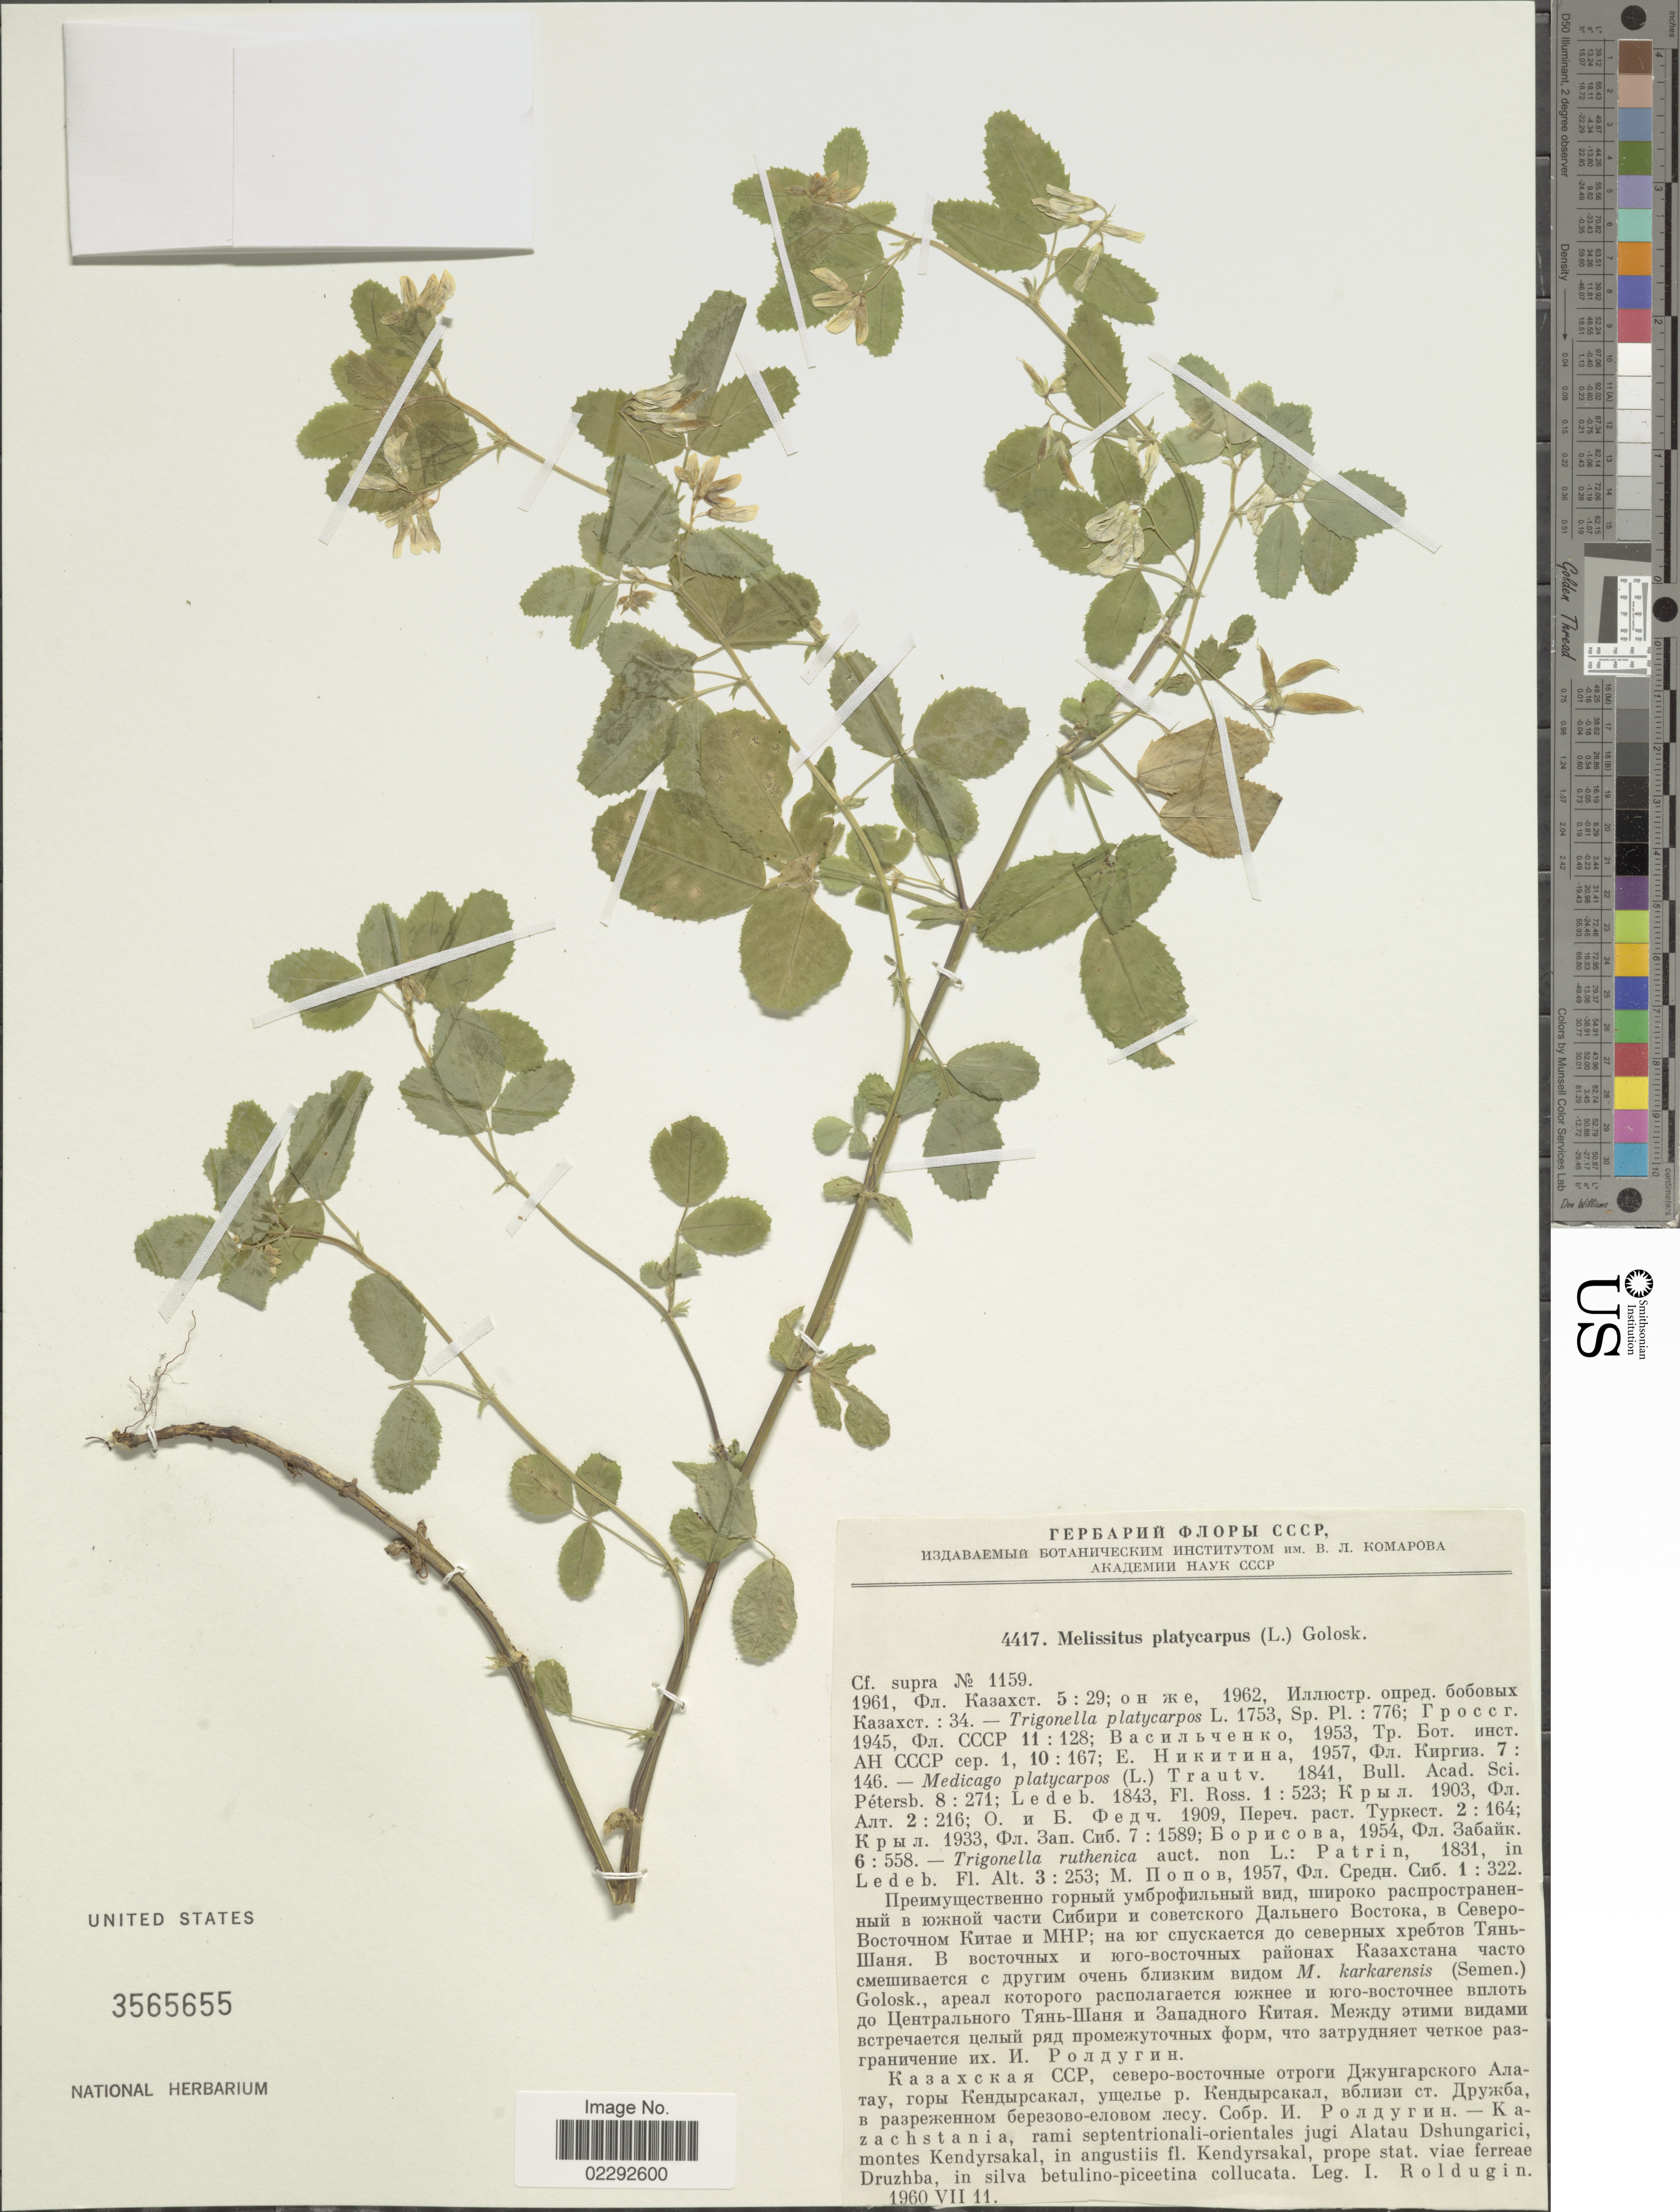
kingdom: Plantae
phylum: Tracheophyta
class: Magnoliopsida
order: Fabales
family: Fabaceae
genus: Trigonella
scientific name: Trigonella platycarpos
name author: L.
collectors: I. Roldugin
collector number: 4417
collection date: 1960-07-11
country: Kazakhstan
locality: Rami septentrionali-orientales jugi Alatau Dshungarici, montes Kendyrsakal, in angustiis fl. Kendyrsakal, prope stat. viae ferreae Druzhba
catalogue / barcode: US 3565655